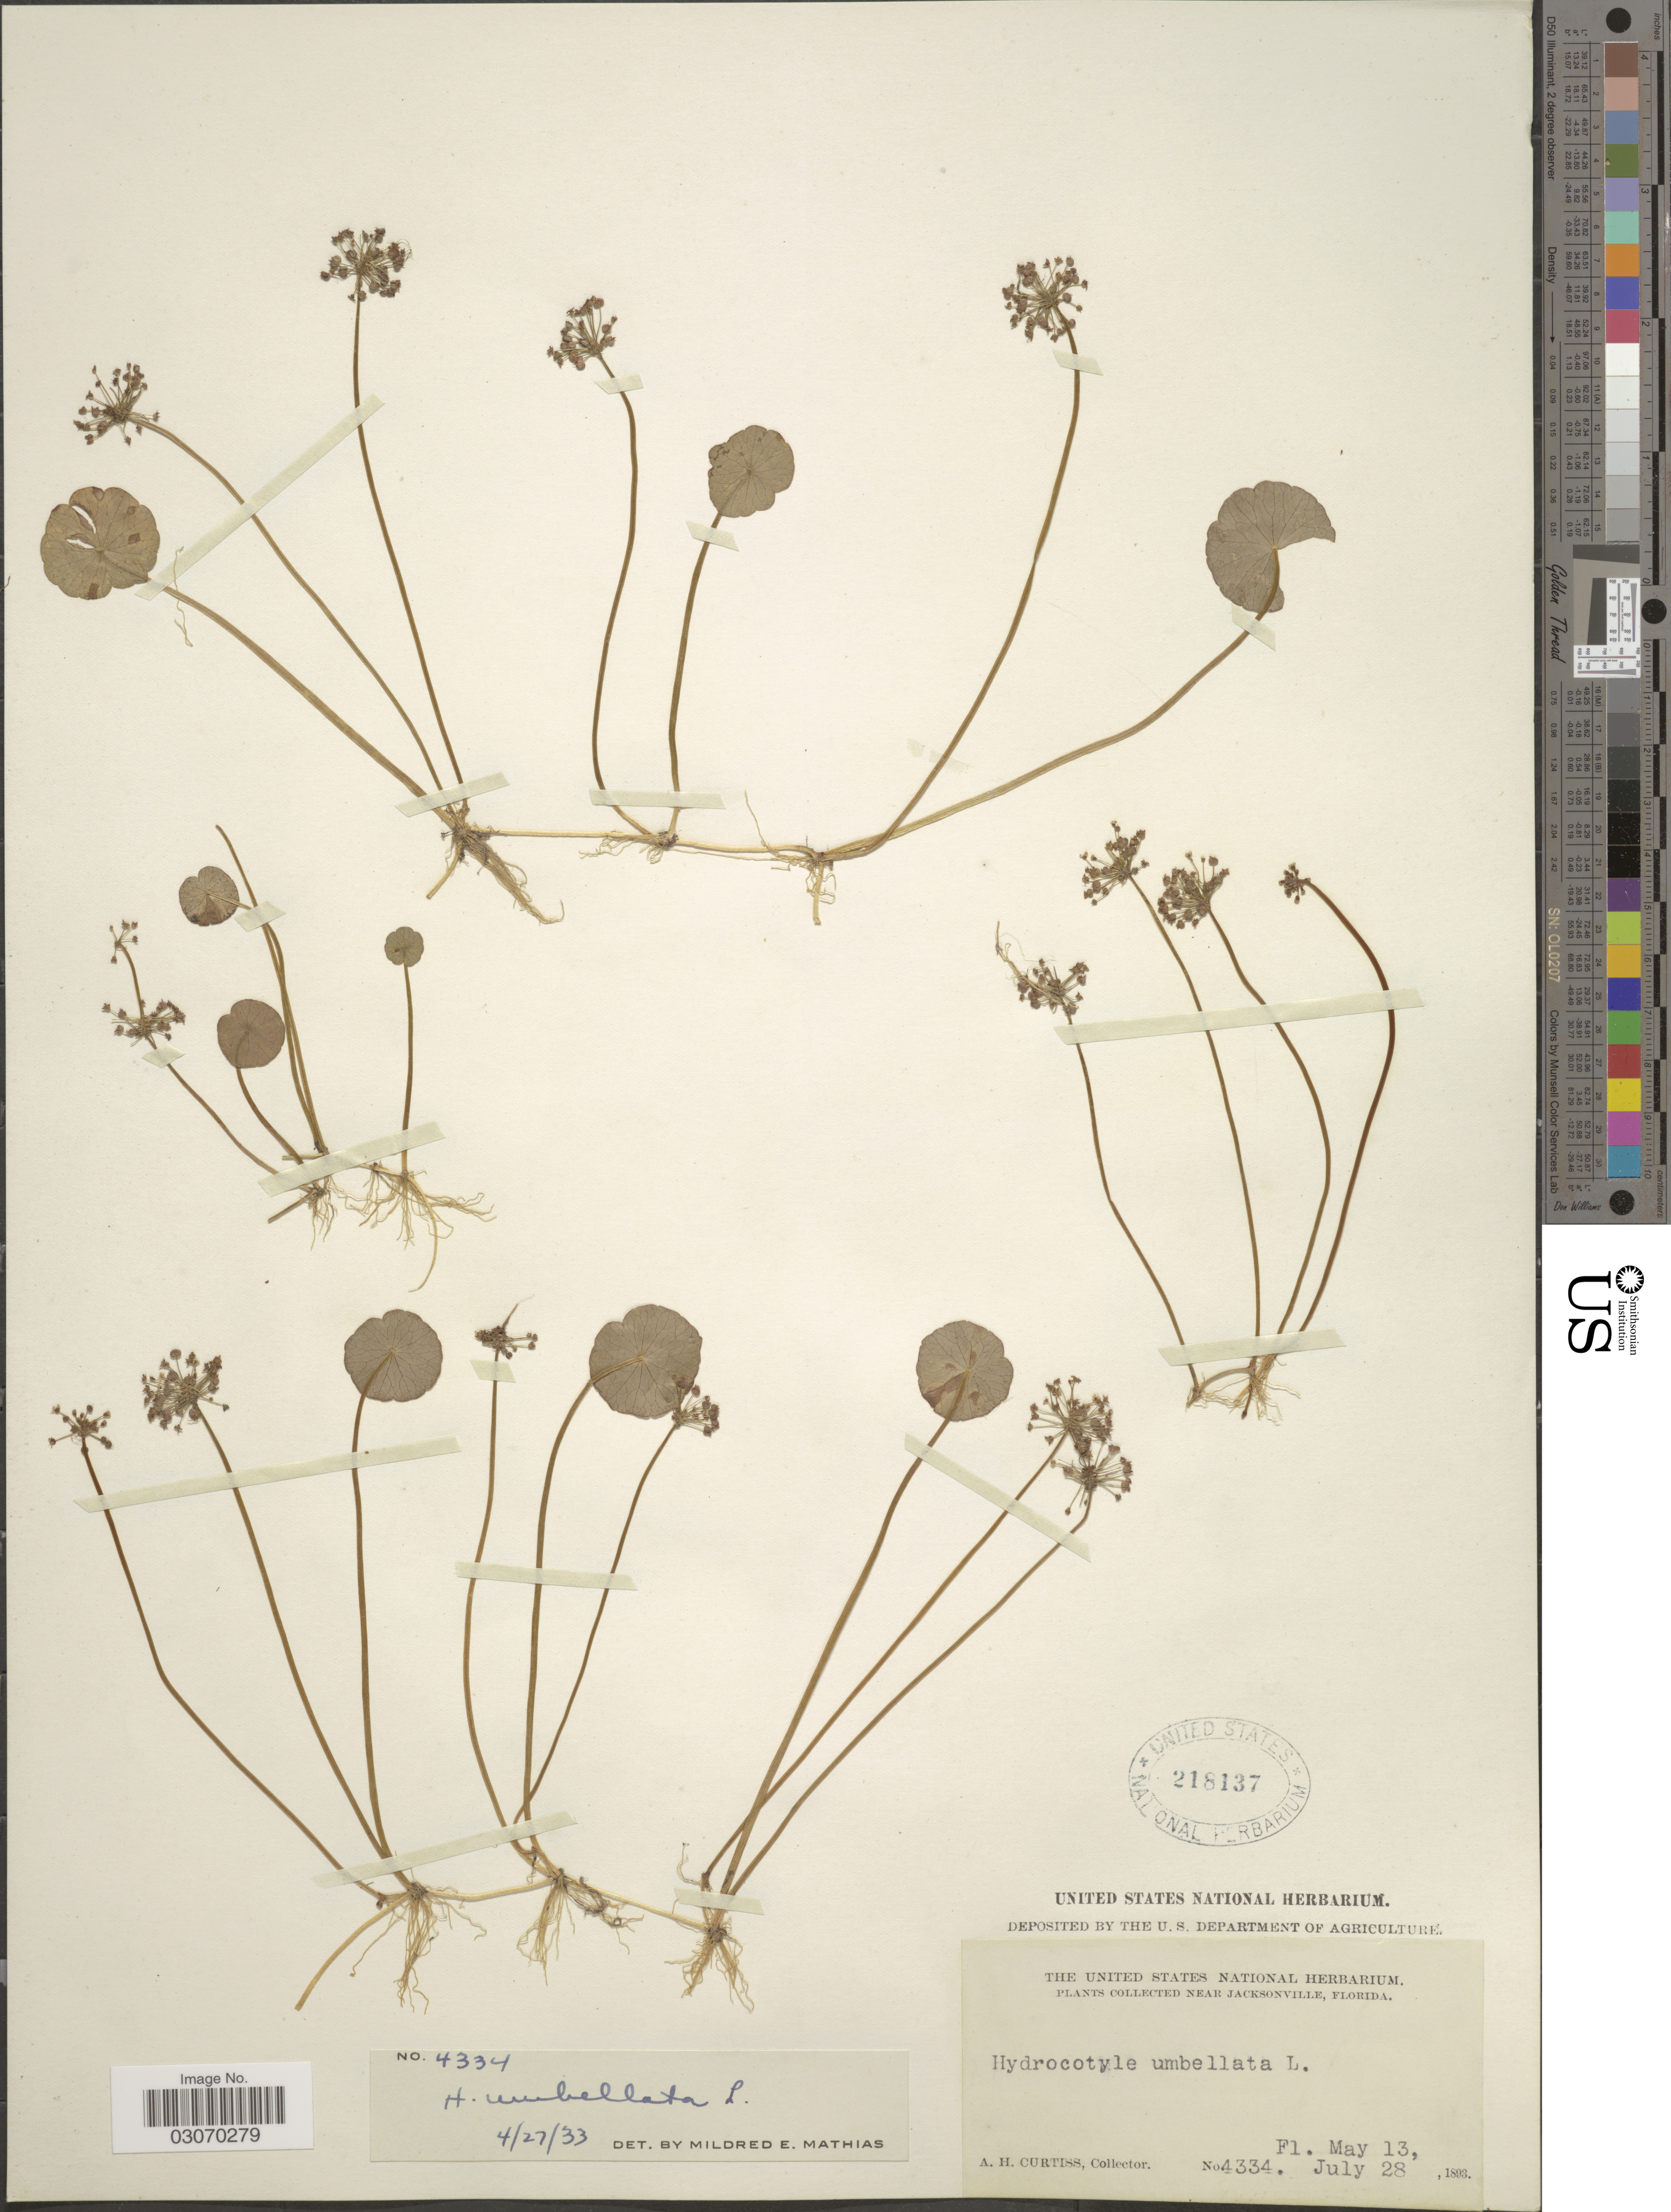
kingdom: Plantae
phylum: Tracheophyta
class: Magnoliopsida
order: Apiales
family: Araliaceae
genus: Hydrocotyle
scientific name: Hydrocotyle umbellata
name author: L.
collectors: A. H. Curtiss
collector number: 4334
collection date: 1893-05-13/1893-07-28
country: United States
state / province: Florida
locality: Near Jacksonville.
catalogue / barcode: US 218137